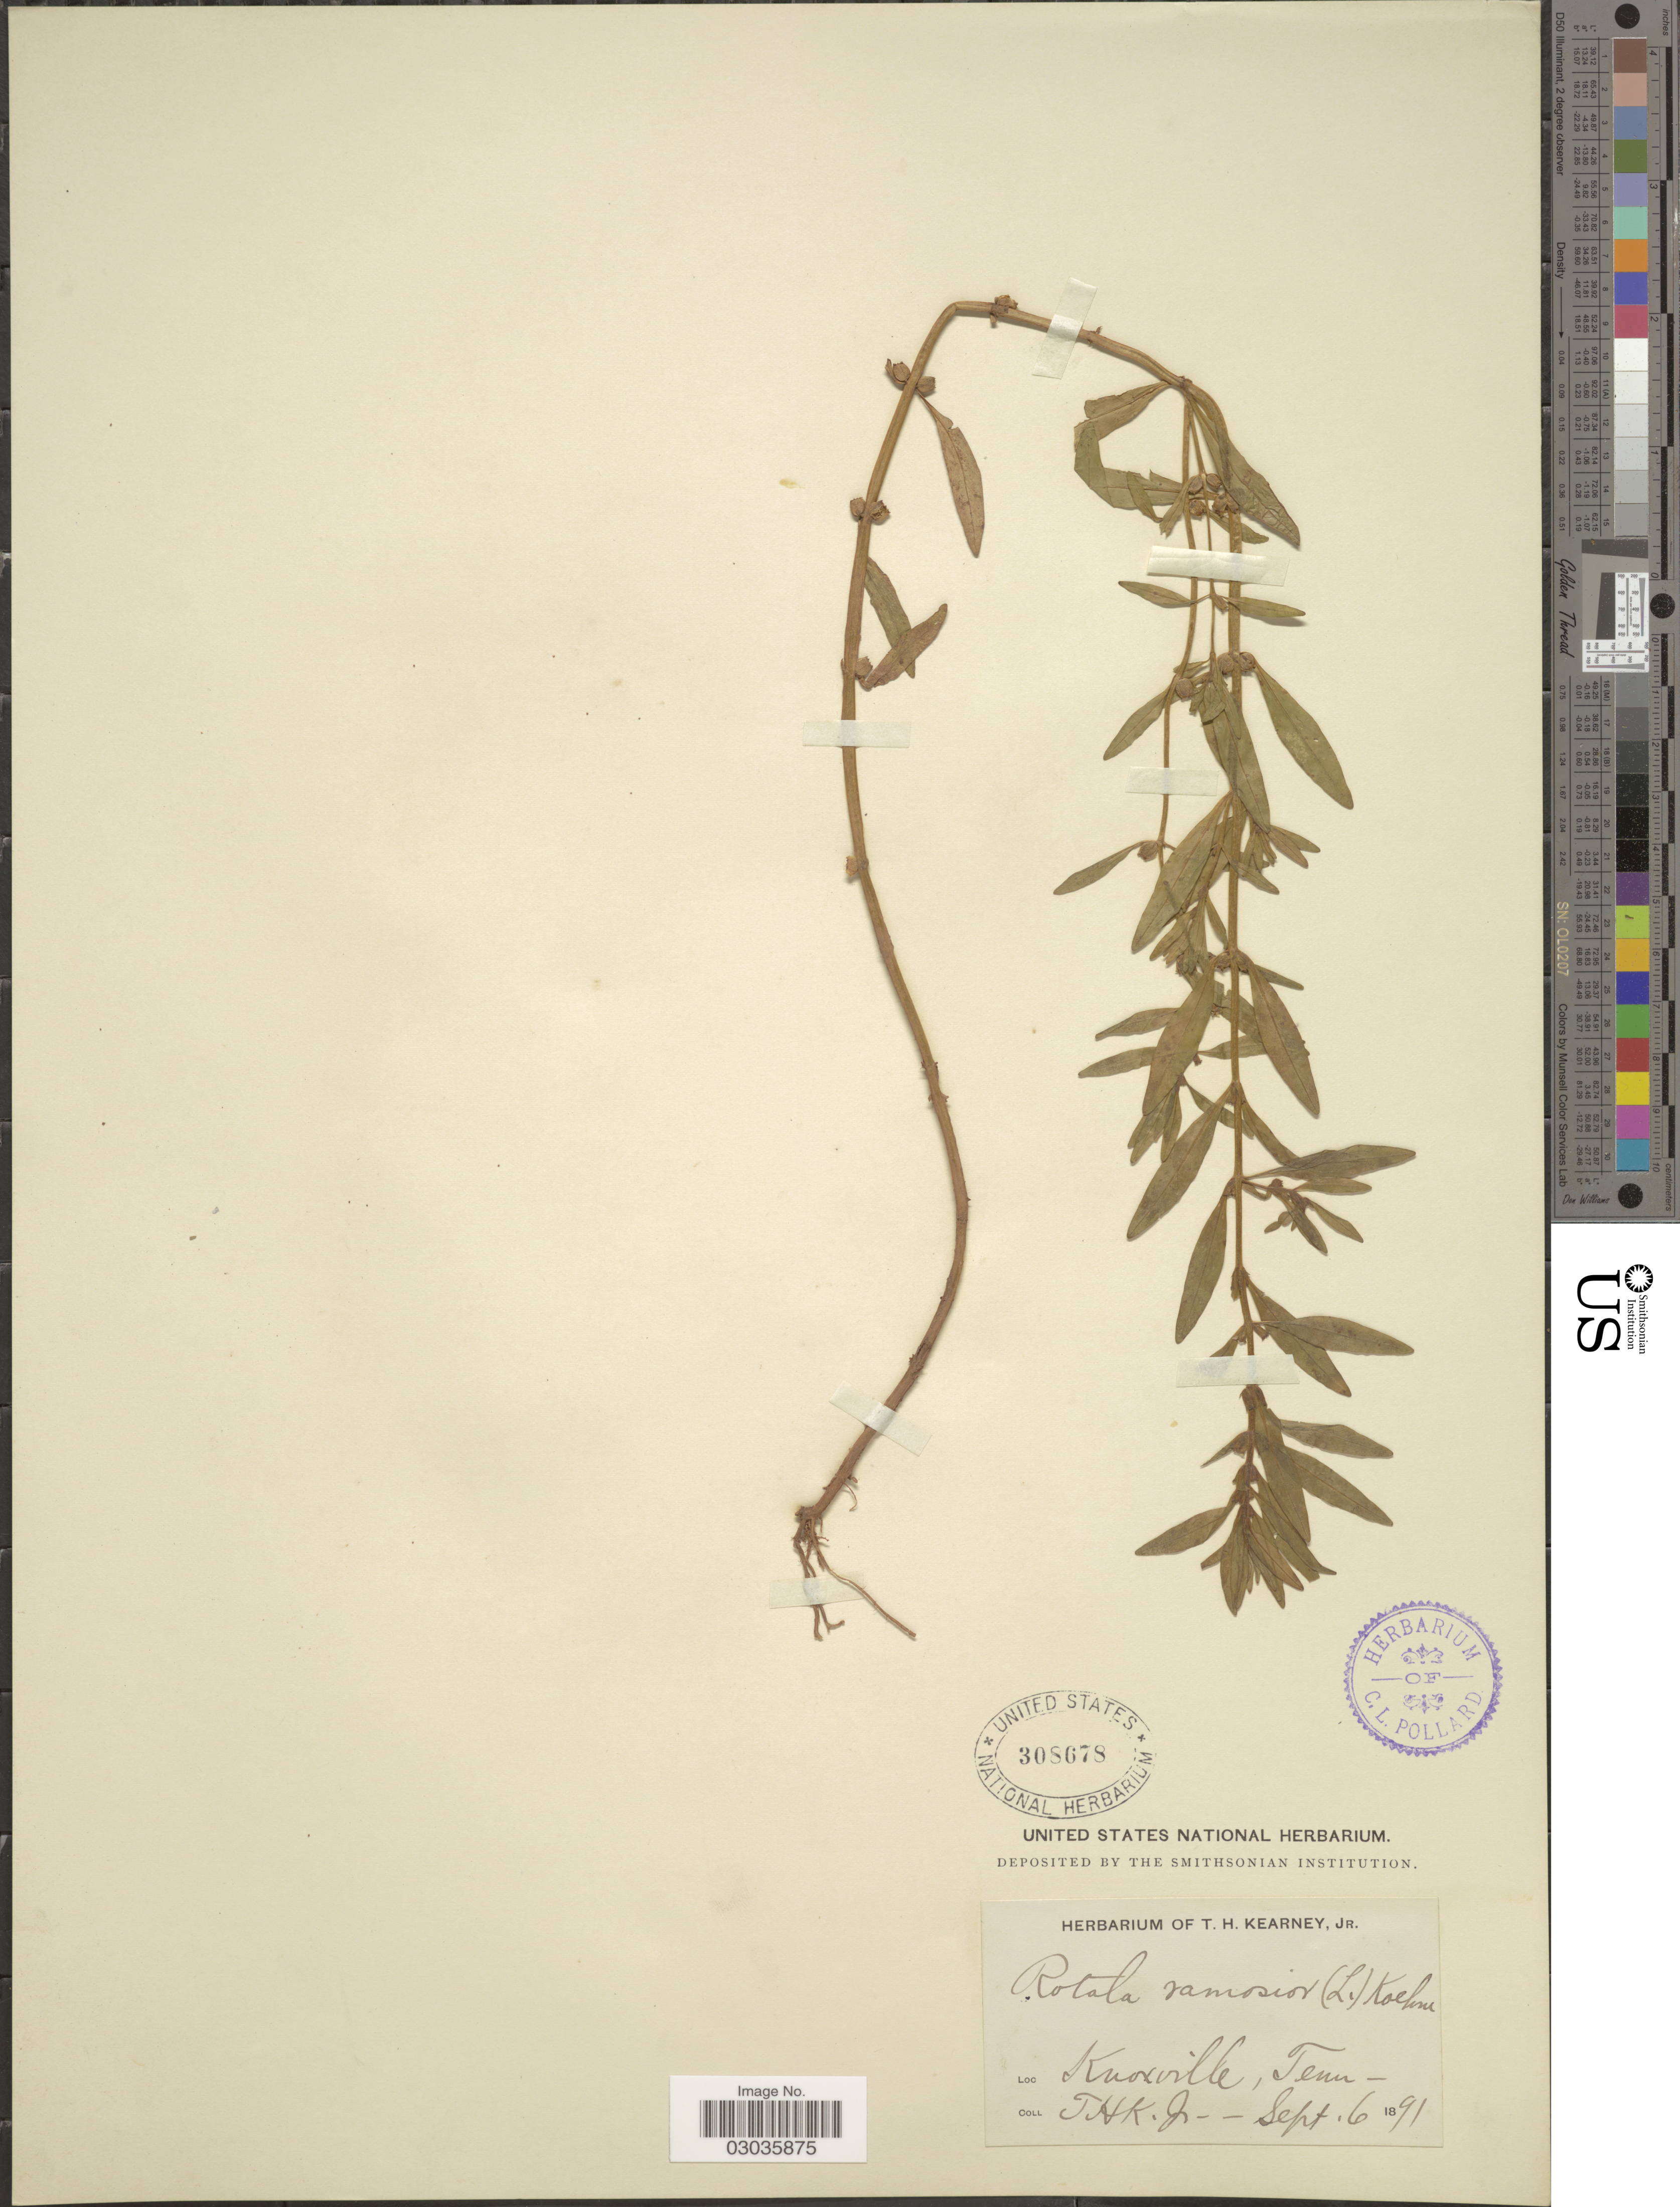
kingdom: Plantae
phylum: Tracheophyta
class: Magnoliopsida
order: Myrtales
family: Lythraceae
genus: Rotala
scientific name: Rotala ramosior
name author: (L.) Koehne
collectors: T. H. Kearney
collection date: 1891-09-06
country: United States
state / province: Tennessee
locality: Knoxville, Tenn.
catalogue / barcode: US 308678